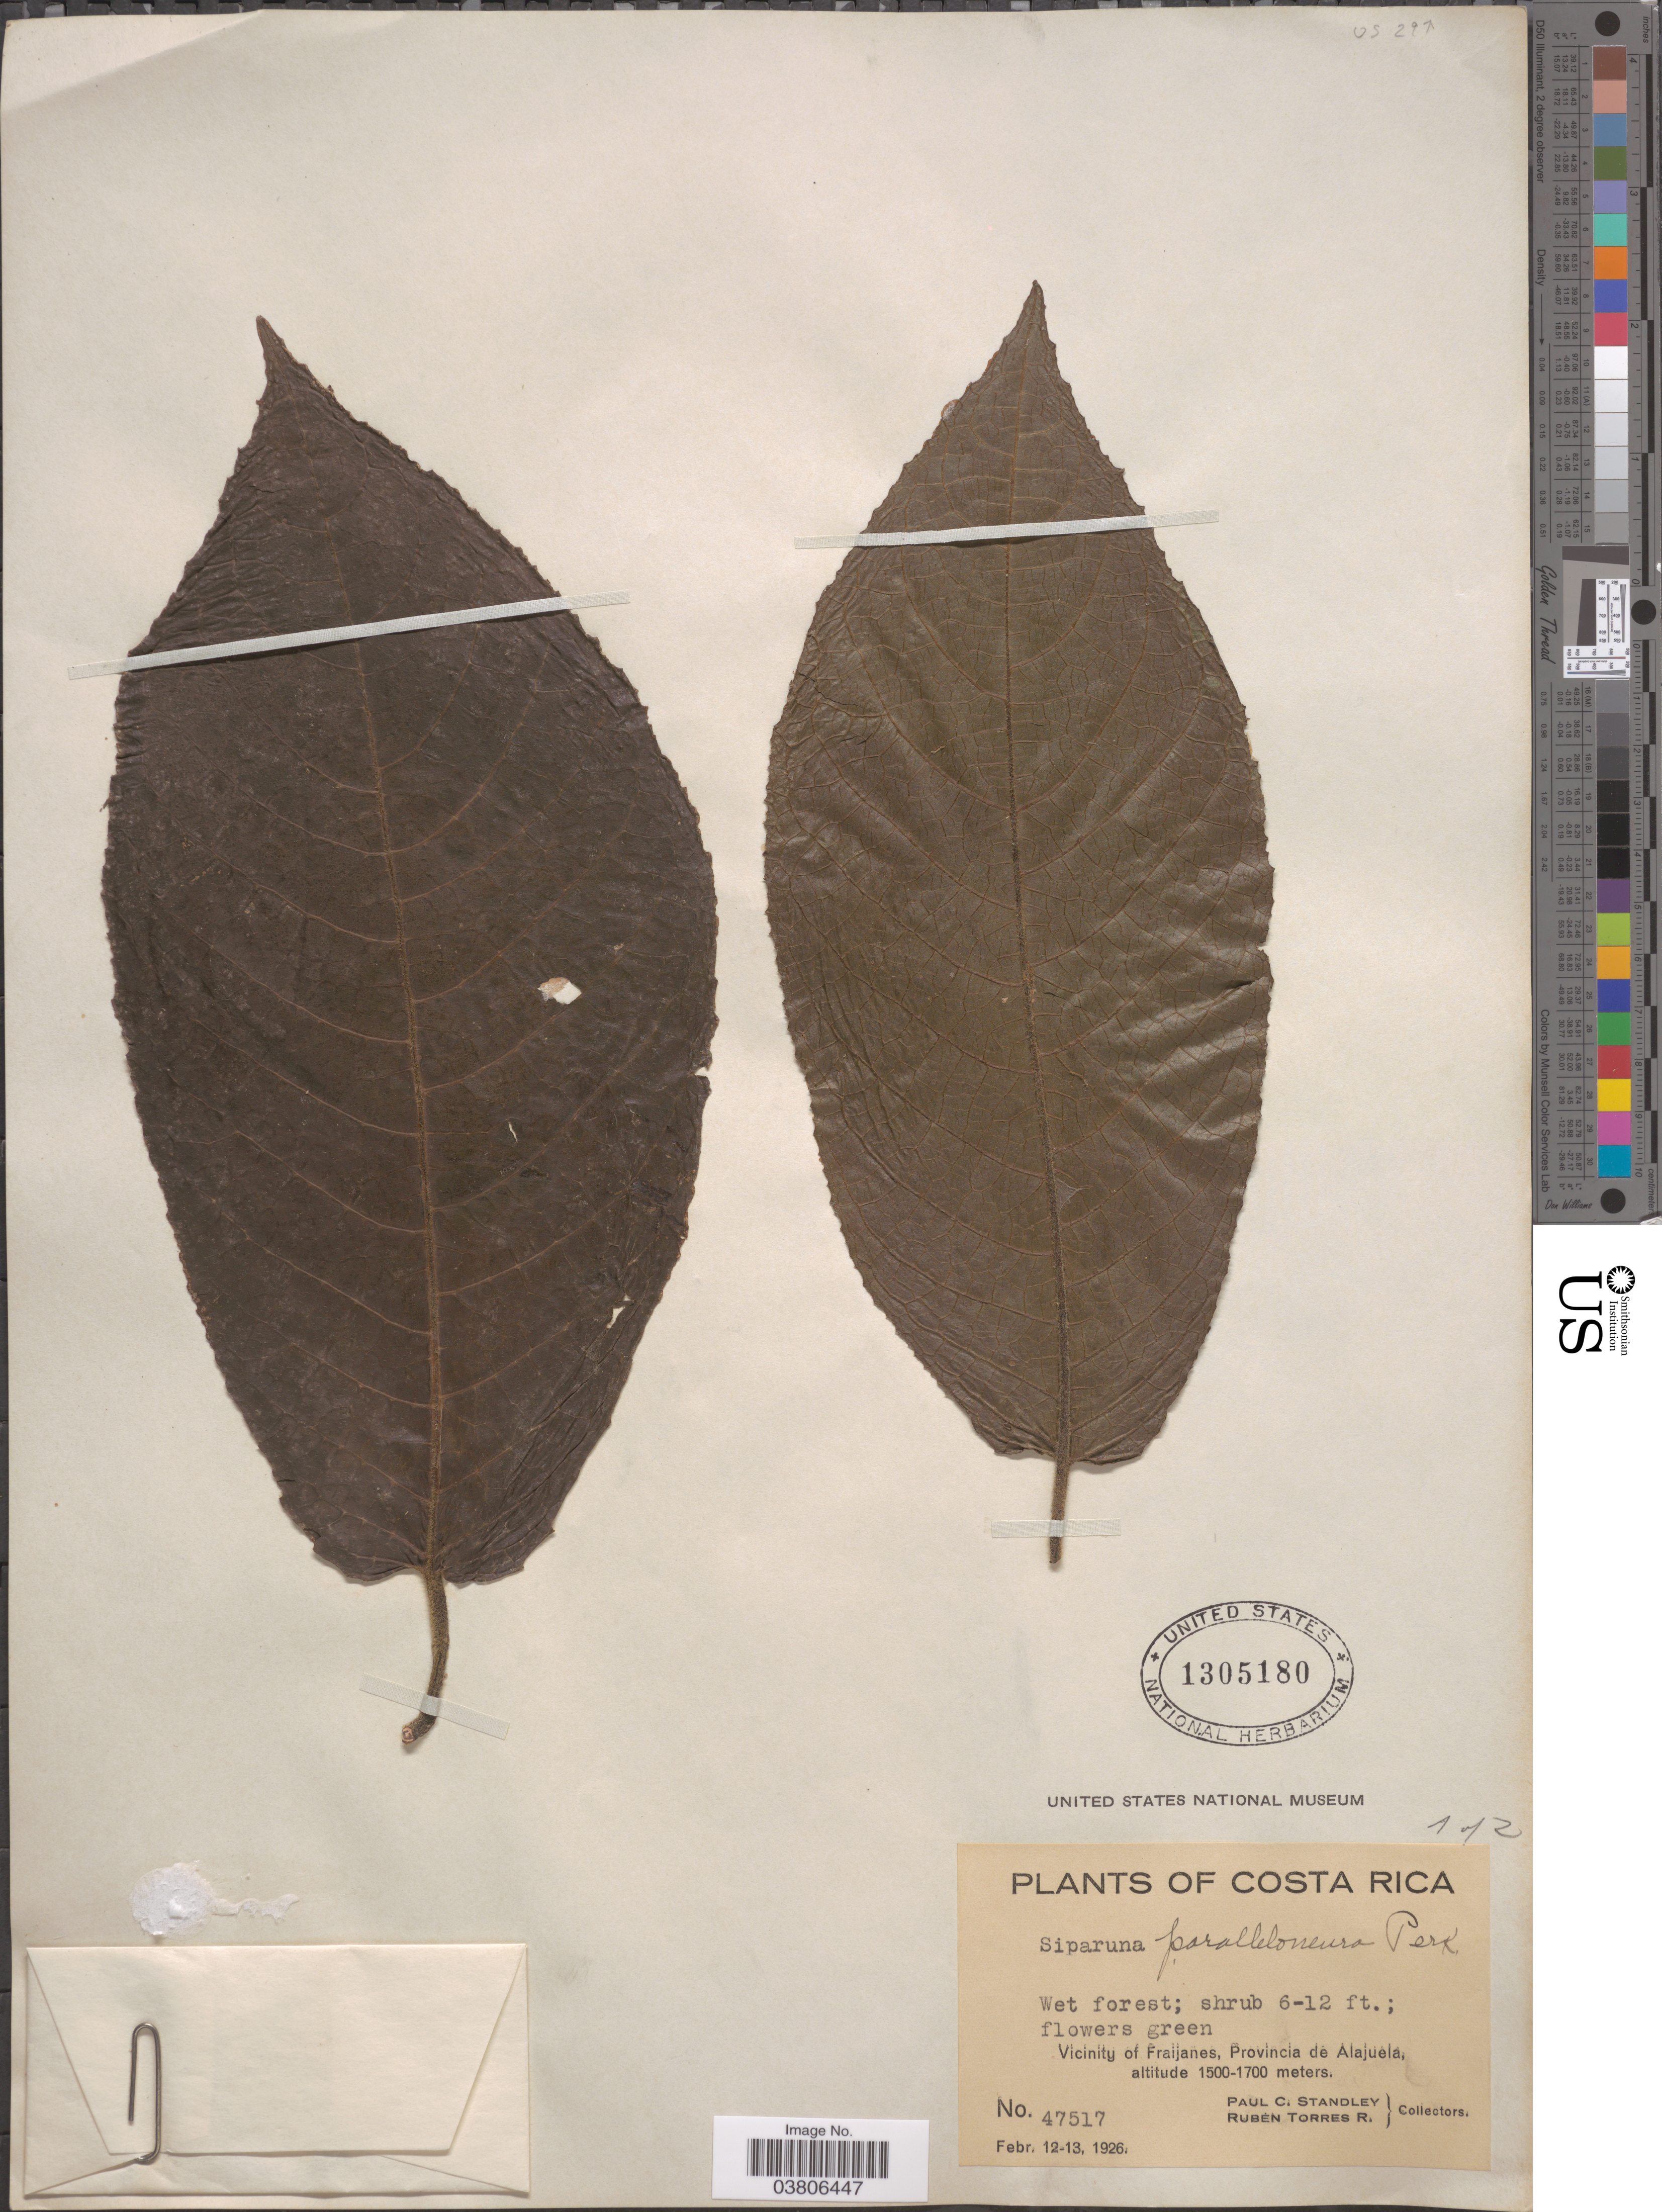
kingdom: Plantae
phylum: Tracheophyta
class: Magnoliopsida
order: Laurales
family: Siparunaceae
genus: Siparuna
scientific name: Siparuna paralleloneura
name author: Perkins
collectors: P. C. Standley & R. Torres Rojas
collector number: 47517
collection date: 1926-02-12/1926-02-13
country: Costa Rica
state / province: Alajuela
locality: Vicinity of Fraijanes.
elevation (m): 1500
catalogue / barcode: US 1305180